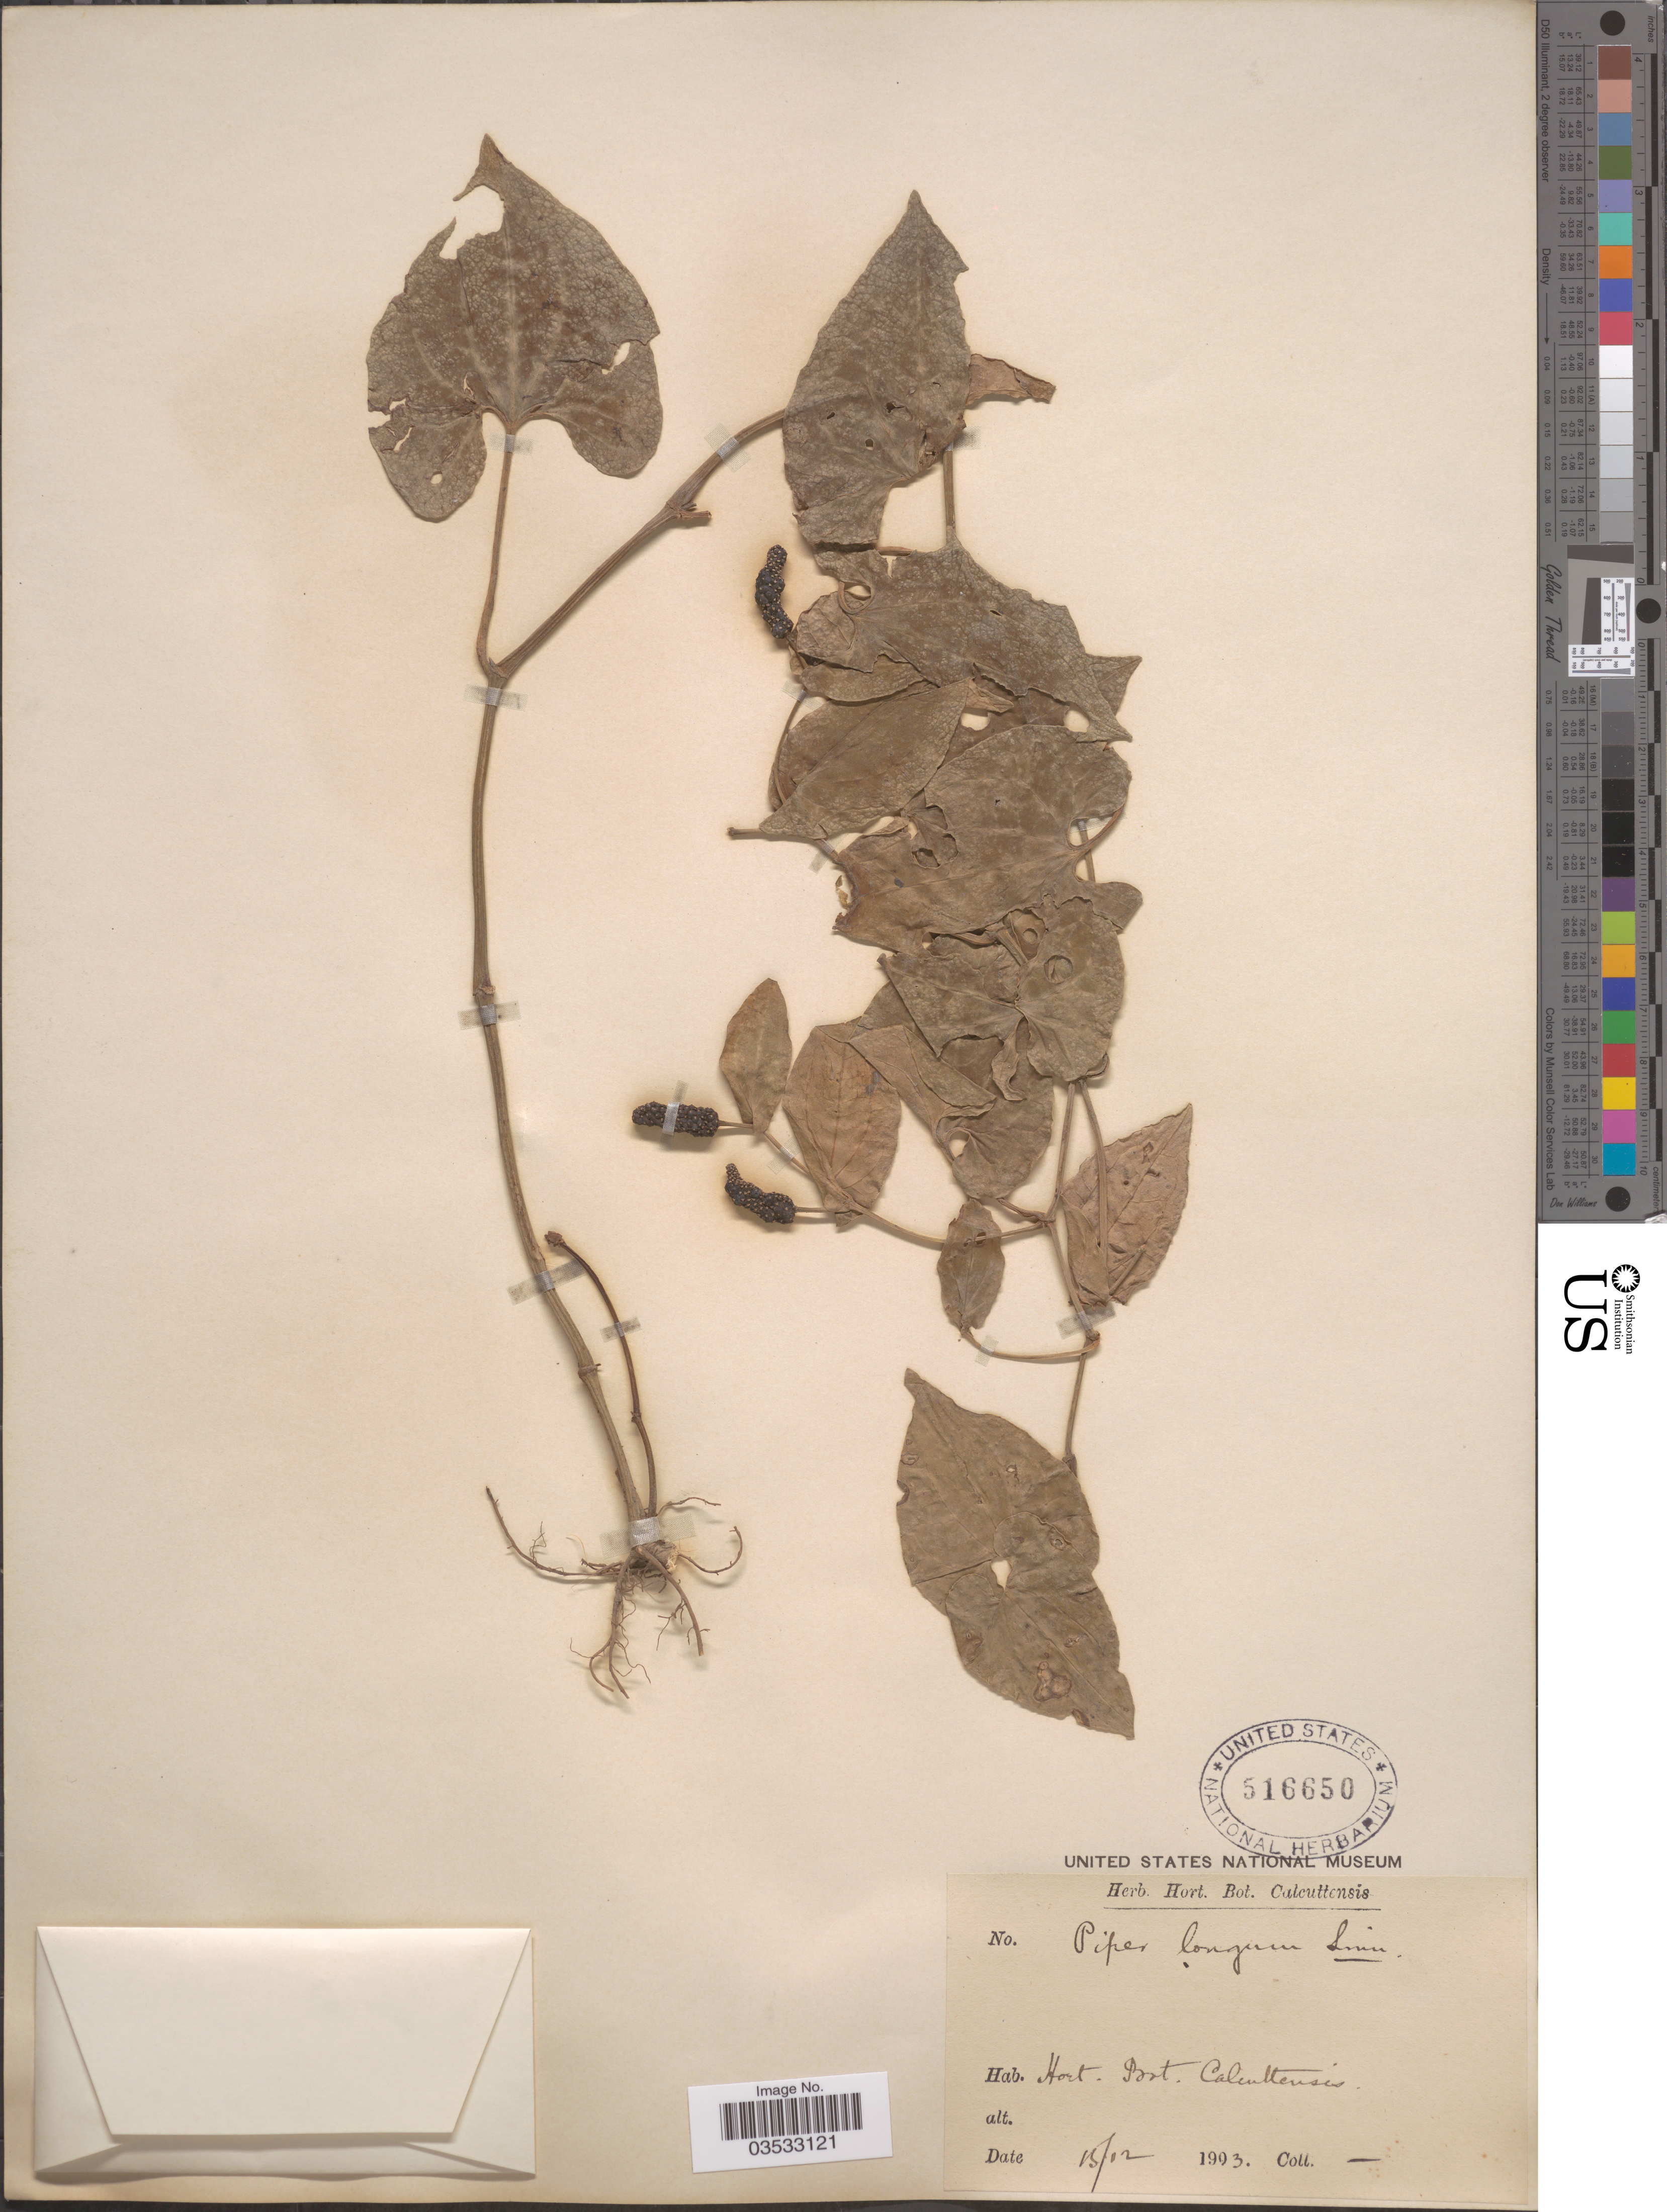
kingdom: Plantae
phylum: Tracheophyta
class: Magnoliopsida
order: Piperales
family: Piperaceae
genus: Piper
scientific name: Piper longum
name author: L.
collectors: ex Herb. Hort. Bot. Calcuttensis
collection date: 1903-02-15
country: India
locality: Hort. Bot. Calcuttensis.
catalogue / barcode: US 516650